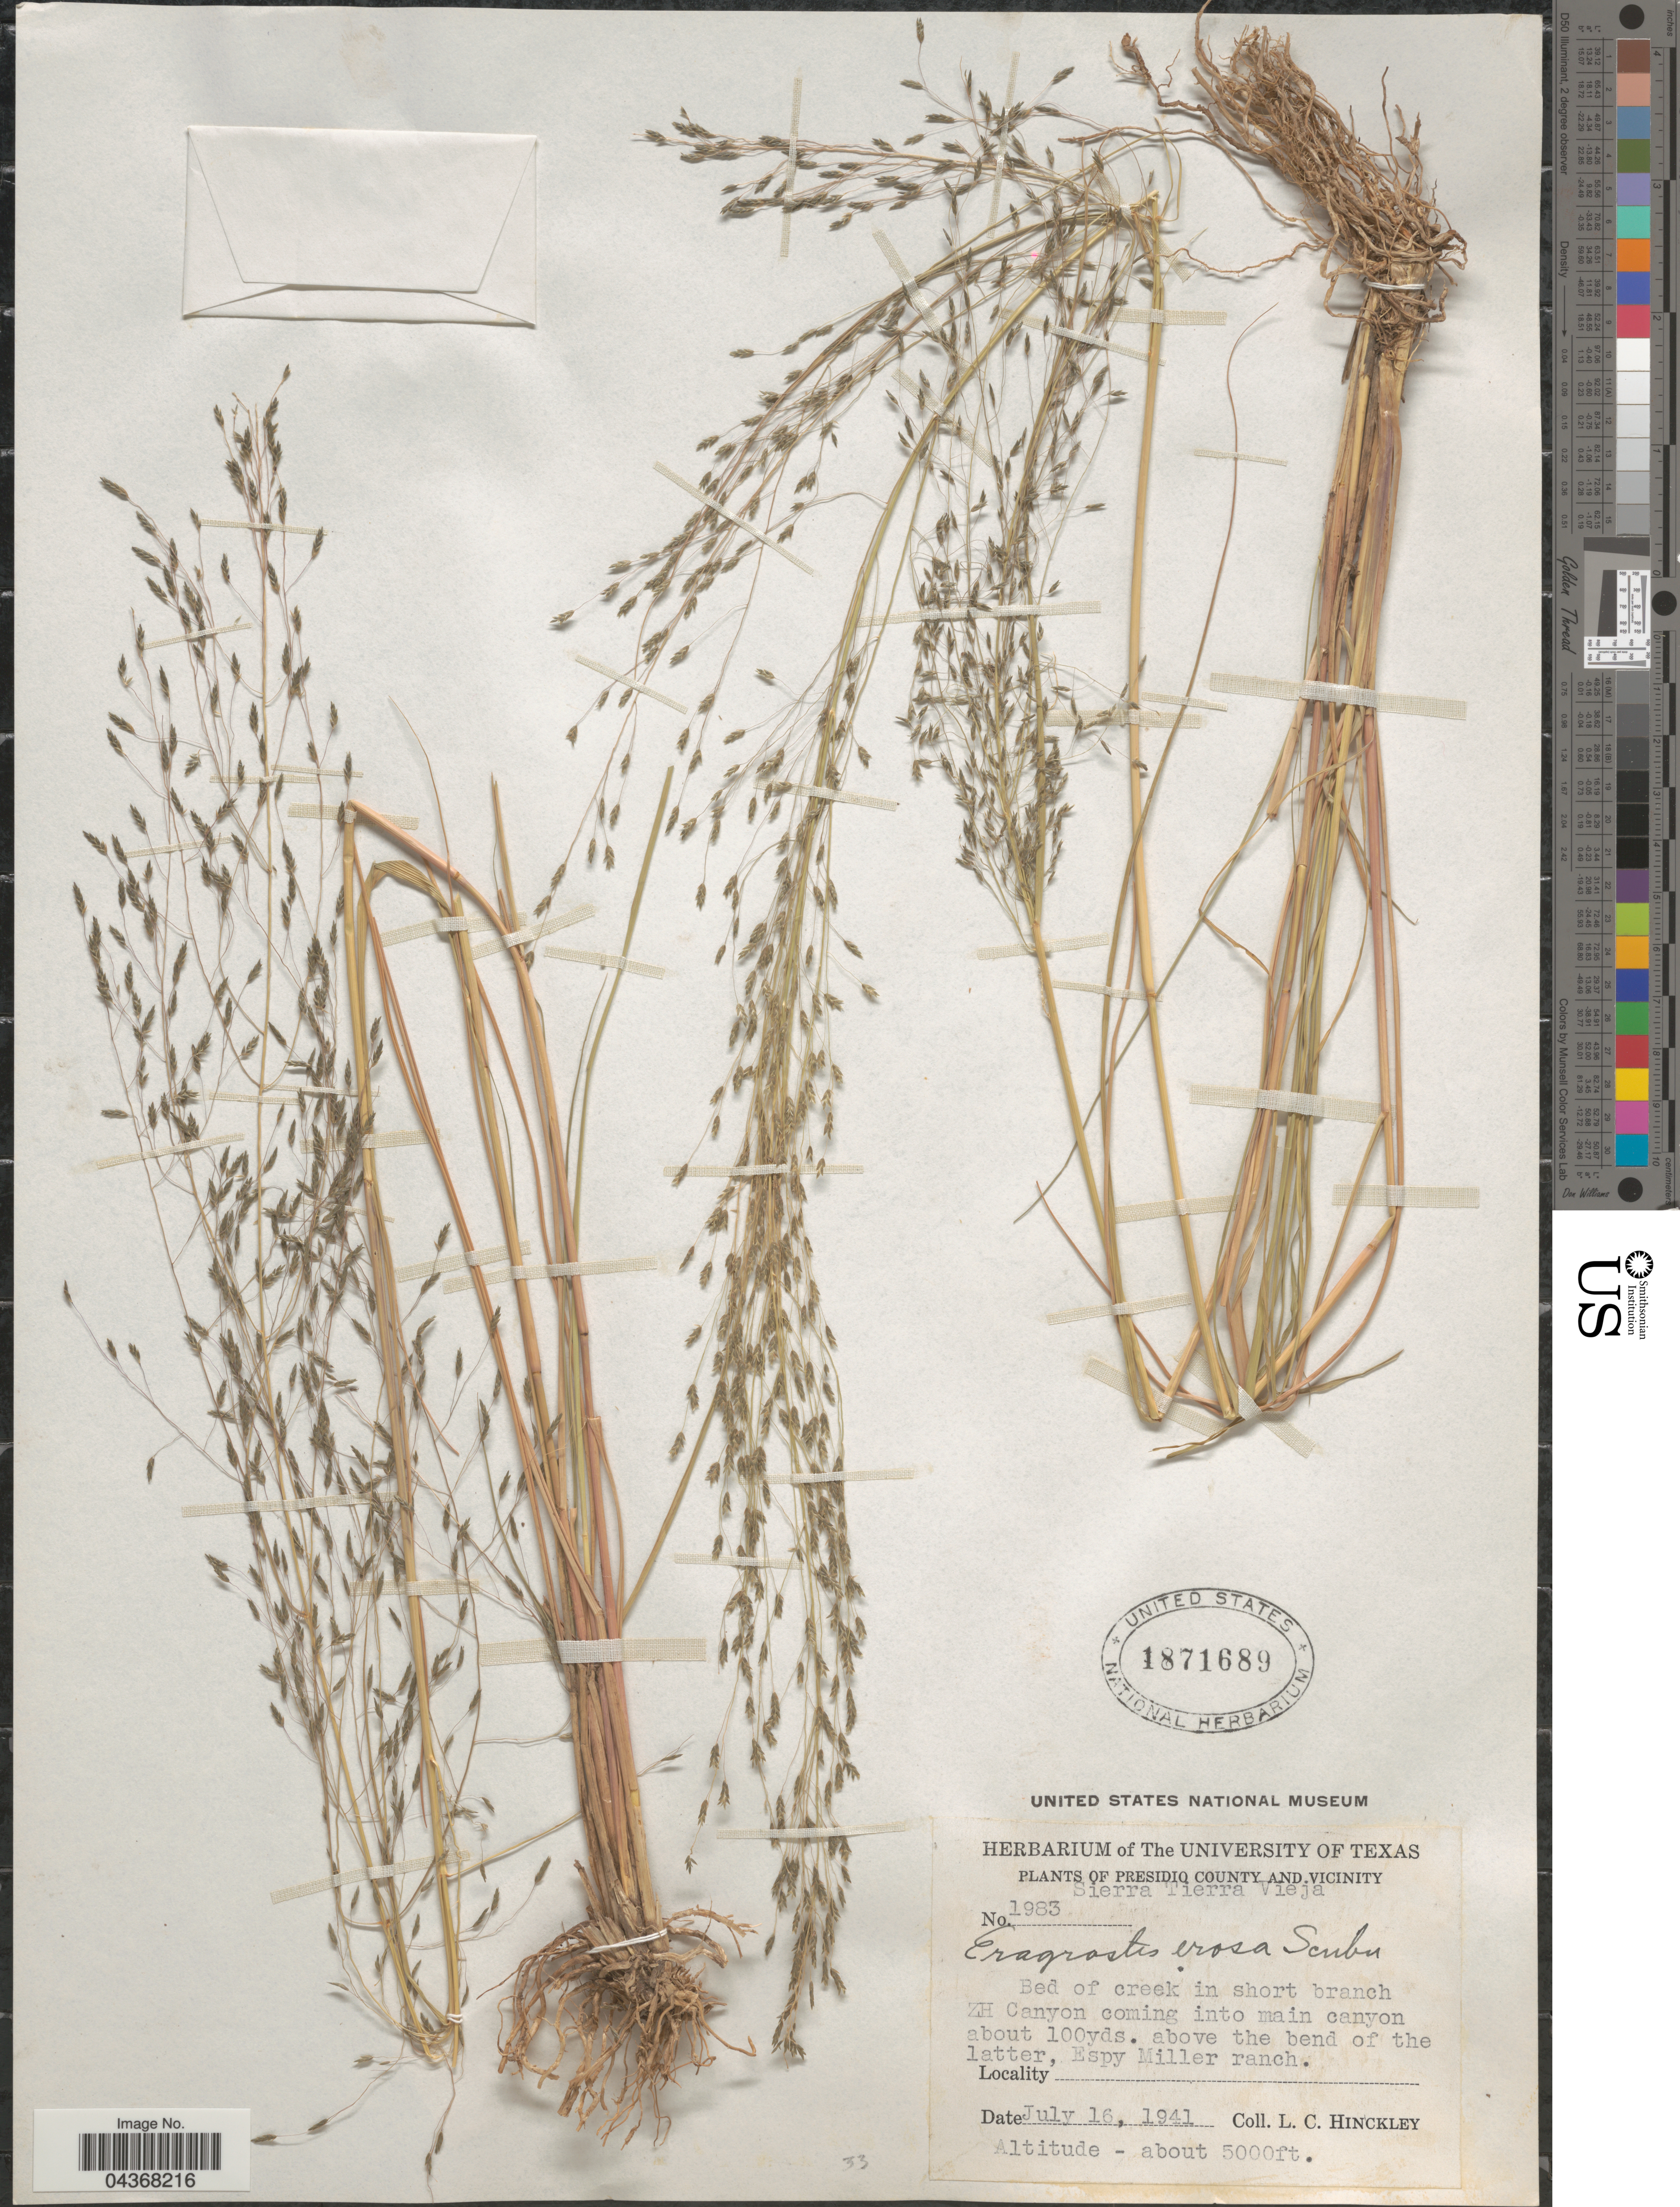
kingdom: Plantae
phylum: Tracheophyta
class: Liliopsida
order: Poales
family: Poaceae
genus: Eragrostis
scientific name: Eragrostis erosa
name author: Scribn. ex W.J. Beal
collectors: L. Hinckley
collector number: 1983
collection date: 1941-07-16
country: United States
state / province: Texas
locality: Presidio County and vicinity. Sierra Tierra Vieja. Bed of creek in short branch ZH Canyon coming into main canyon about 100yds. above the bend of the latter, Espy Miller ranch.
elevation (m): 1524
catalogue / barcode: US 1871689